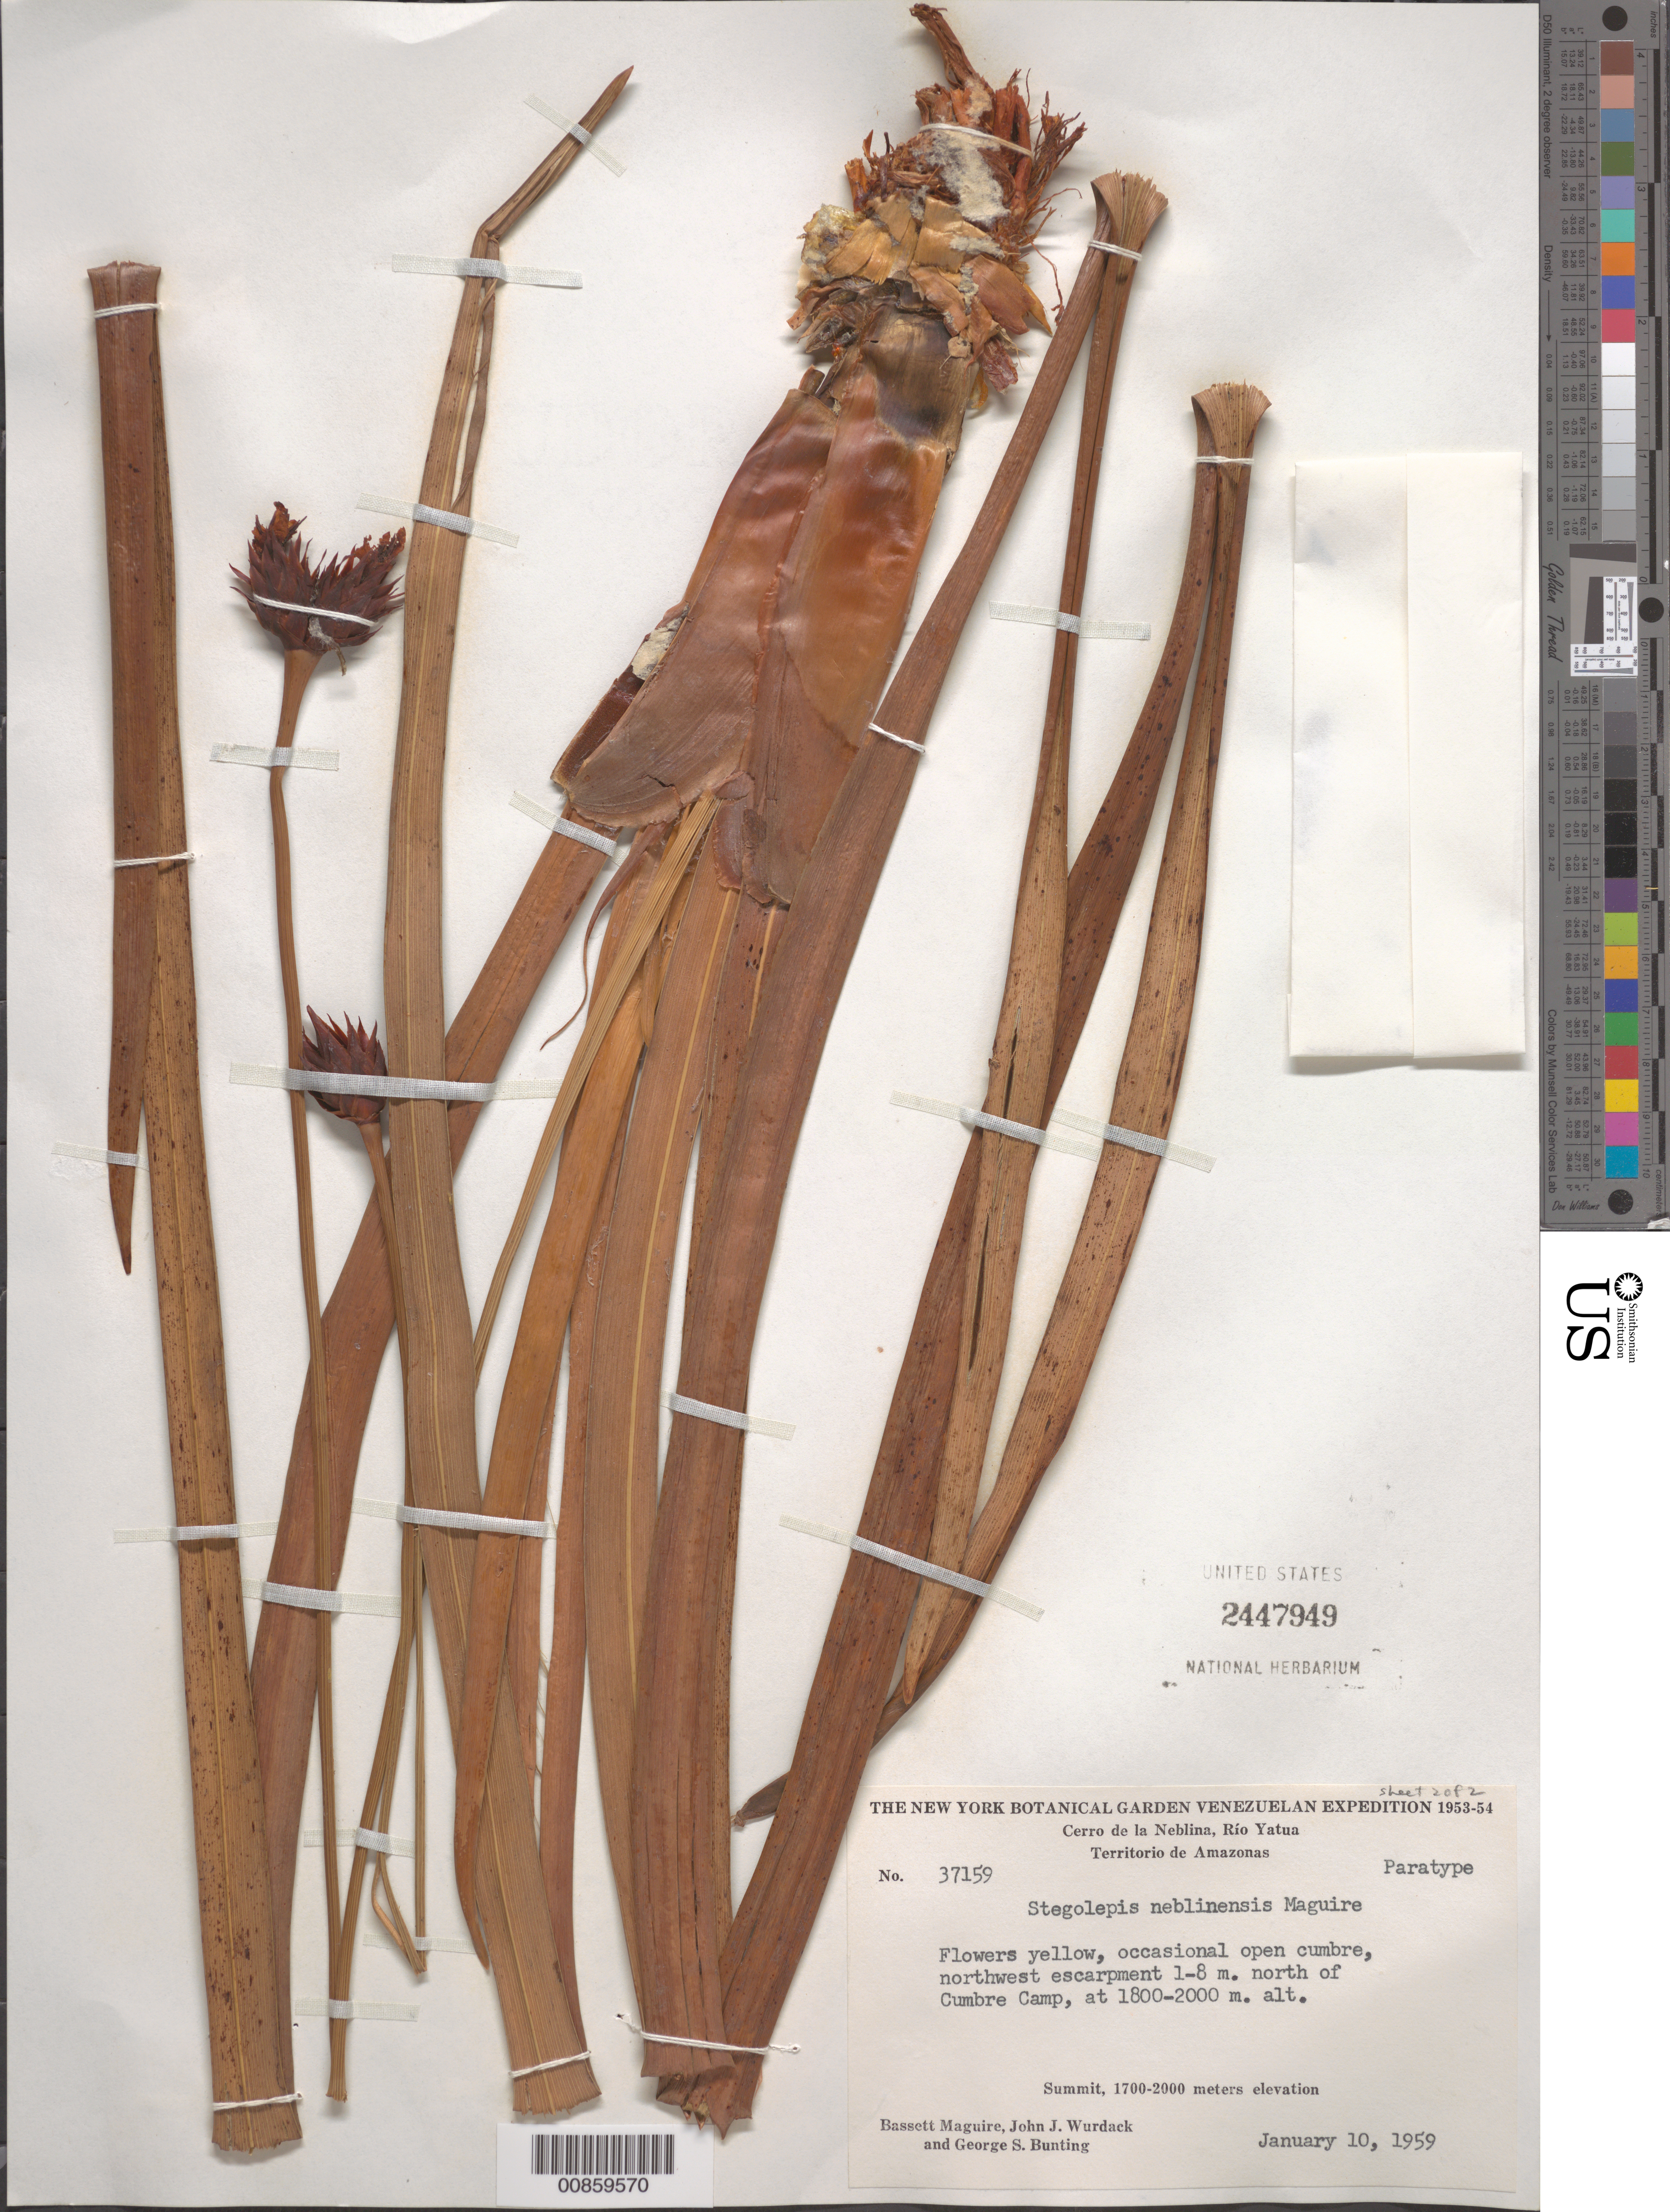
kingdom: Plantae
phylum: Tracheophyta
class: Liliopsida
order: Poales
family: Rapateaceae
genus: Stegolepis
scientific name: Stegolepis neblinensis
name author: Maguire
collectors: B. Maguire, J. J. Wurdack & G. S. Bunting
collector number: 37159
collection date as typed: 10-Jan-54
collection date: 1954-01-10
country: Venezuela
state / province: Amazonas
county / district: Río Negro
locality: Cerro de la Neblina, Río Yatua, northwest escarpment 1-8 km N of Cumbre Camp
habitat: Open cumbre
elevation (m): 1800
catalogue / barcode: US 2447949